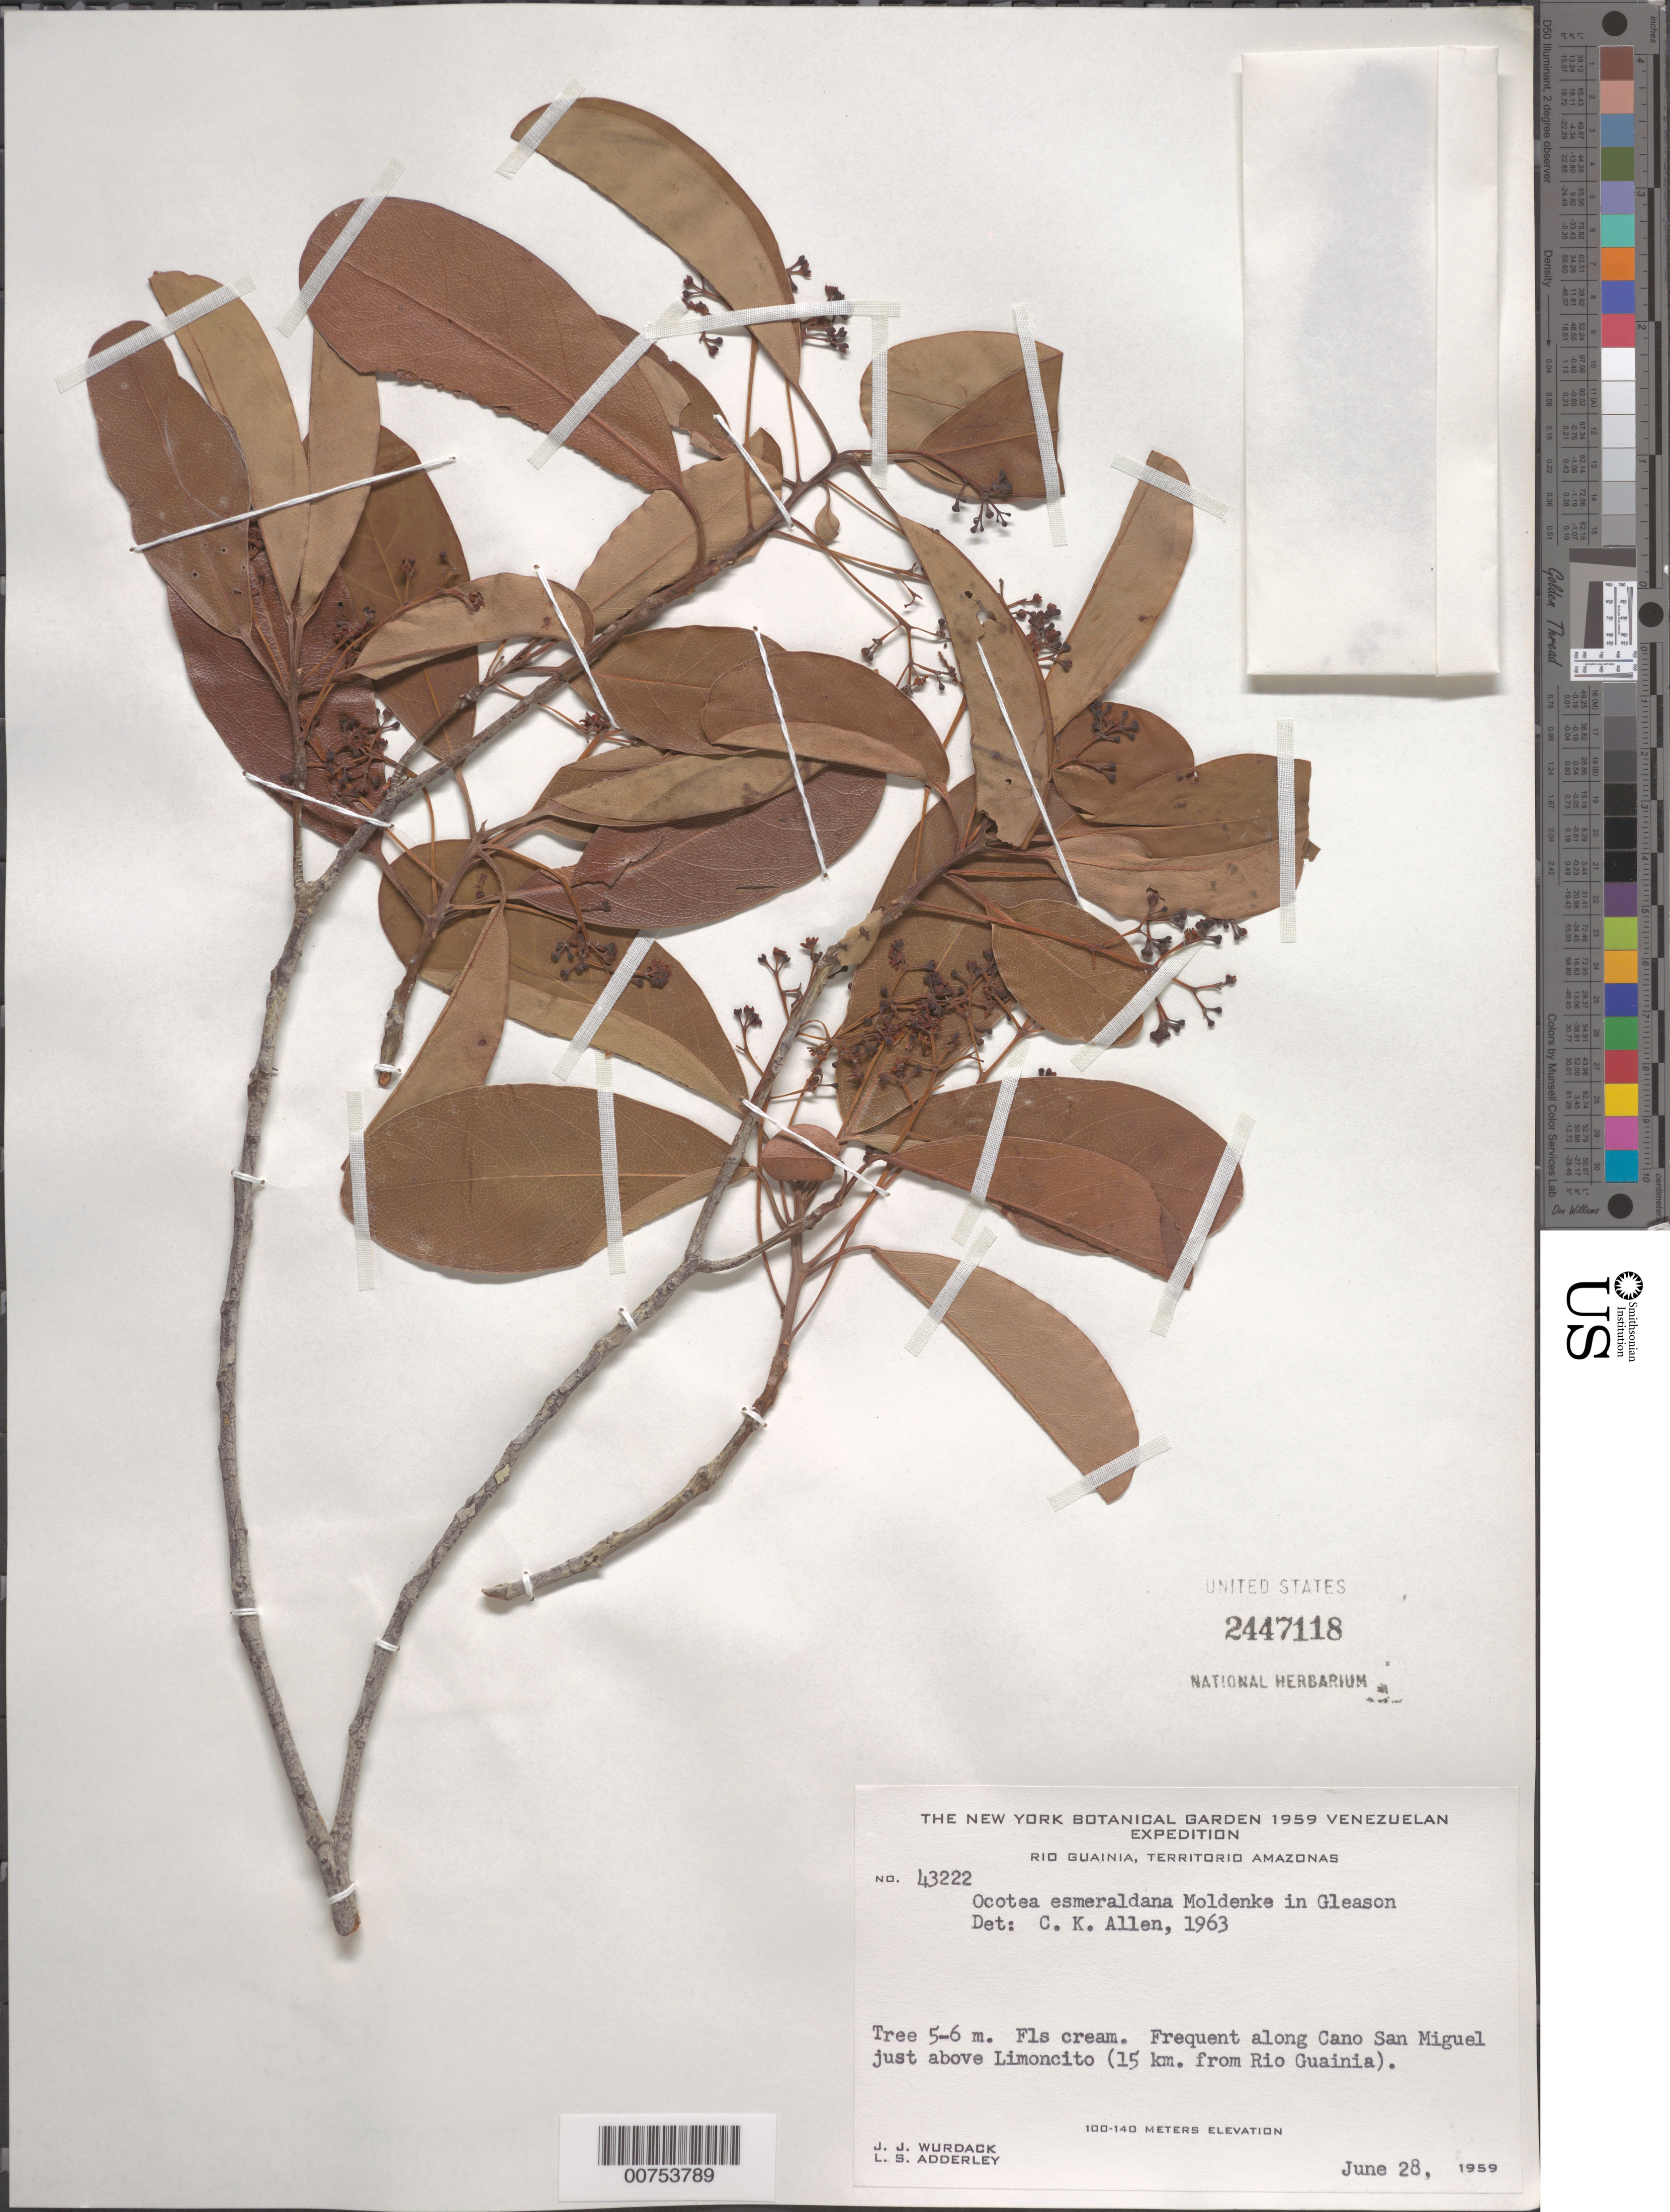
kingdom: Plantae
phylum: Tracheophyta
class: Magnoliopsida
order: Laurales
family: Lauraceae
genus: Ocotea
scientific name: Ocotea esmeraldana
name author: Moldenke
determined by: Allen, C. K.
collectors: J. J. Wurdack & L. S. Adderley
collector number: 43222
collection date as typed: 28-Jun-59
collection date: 1959-06-28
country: Venezuela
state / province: Amazonas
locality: Caño San Miguel, just above Limoncito (15 km from Río Guainia)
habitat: Along caño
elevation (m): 100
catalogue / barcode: US 2447118